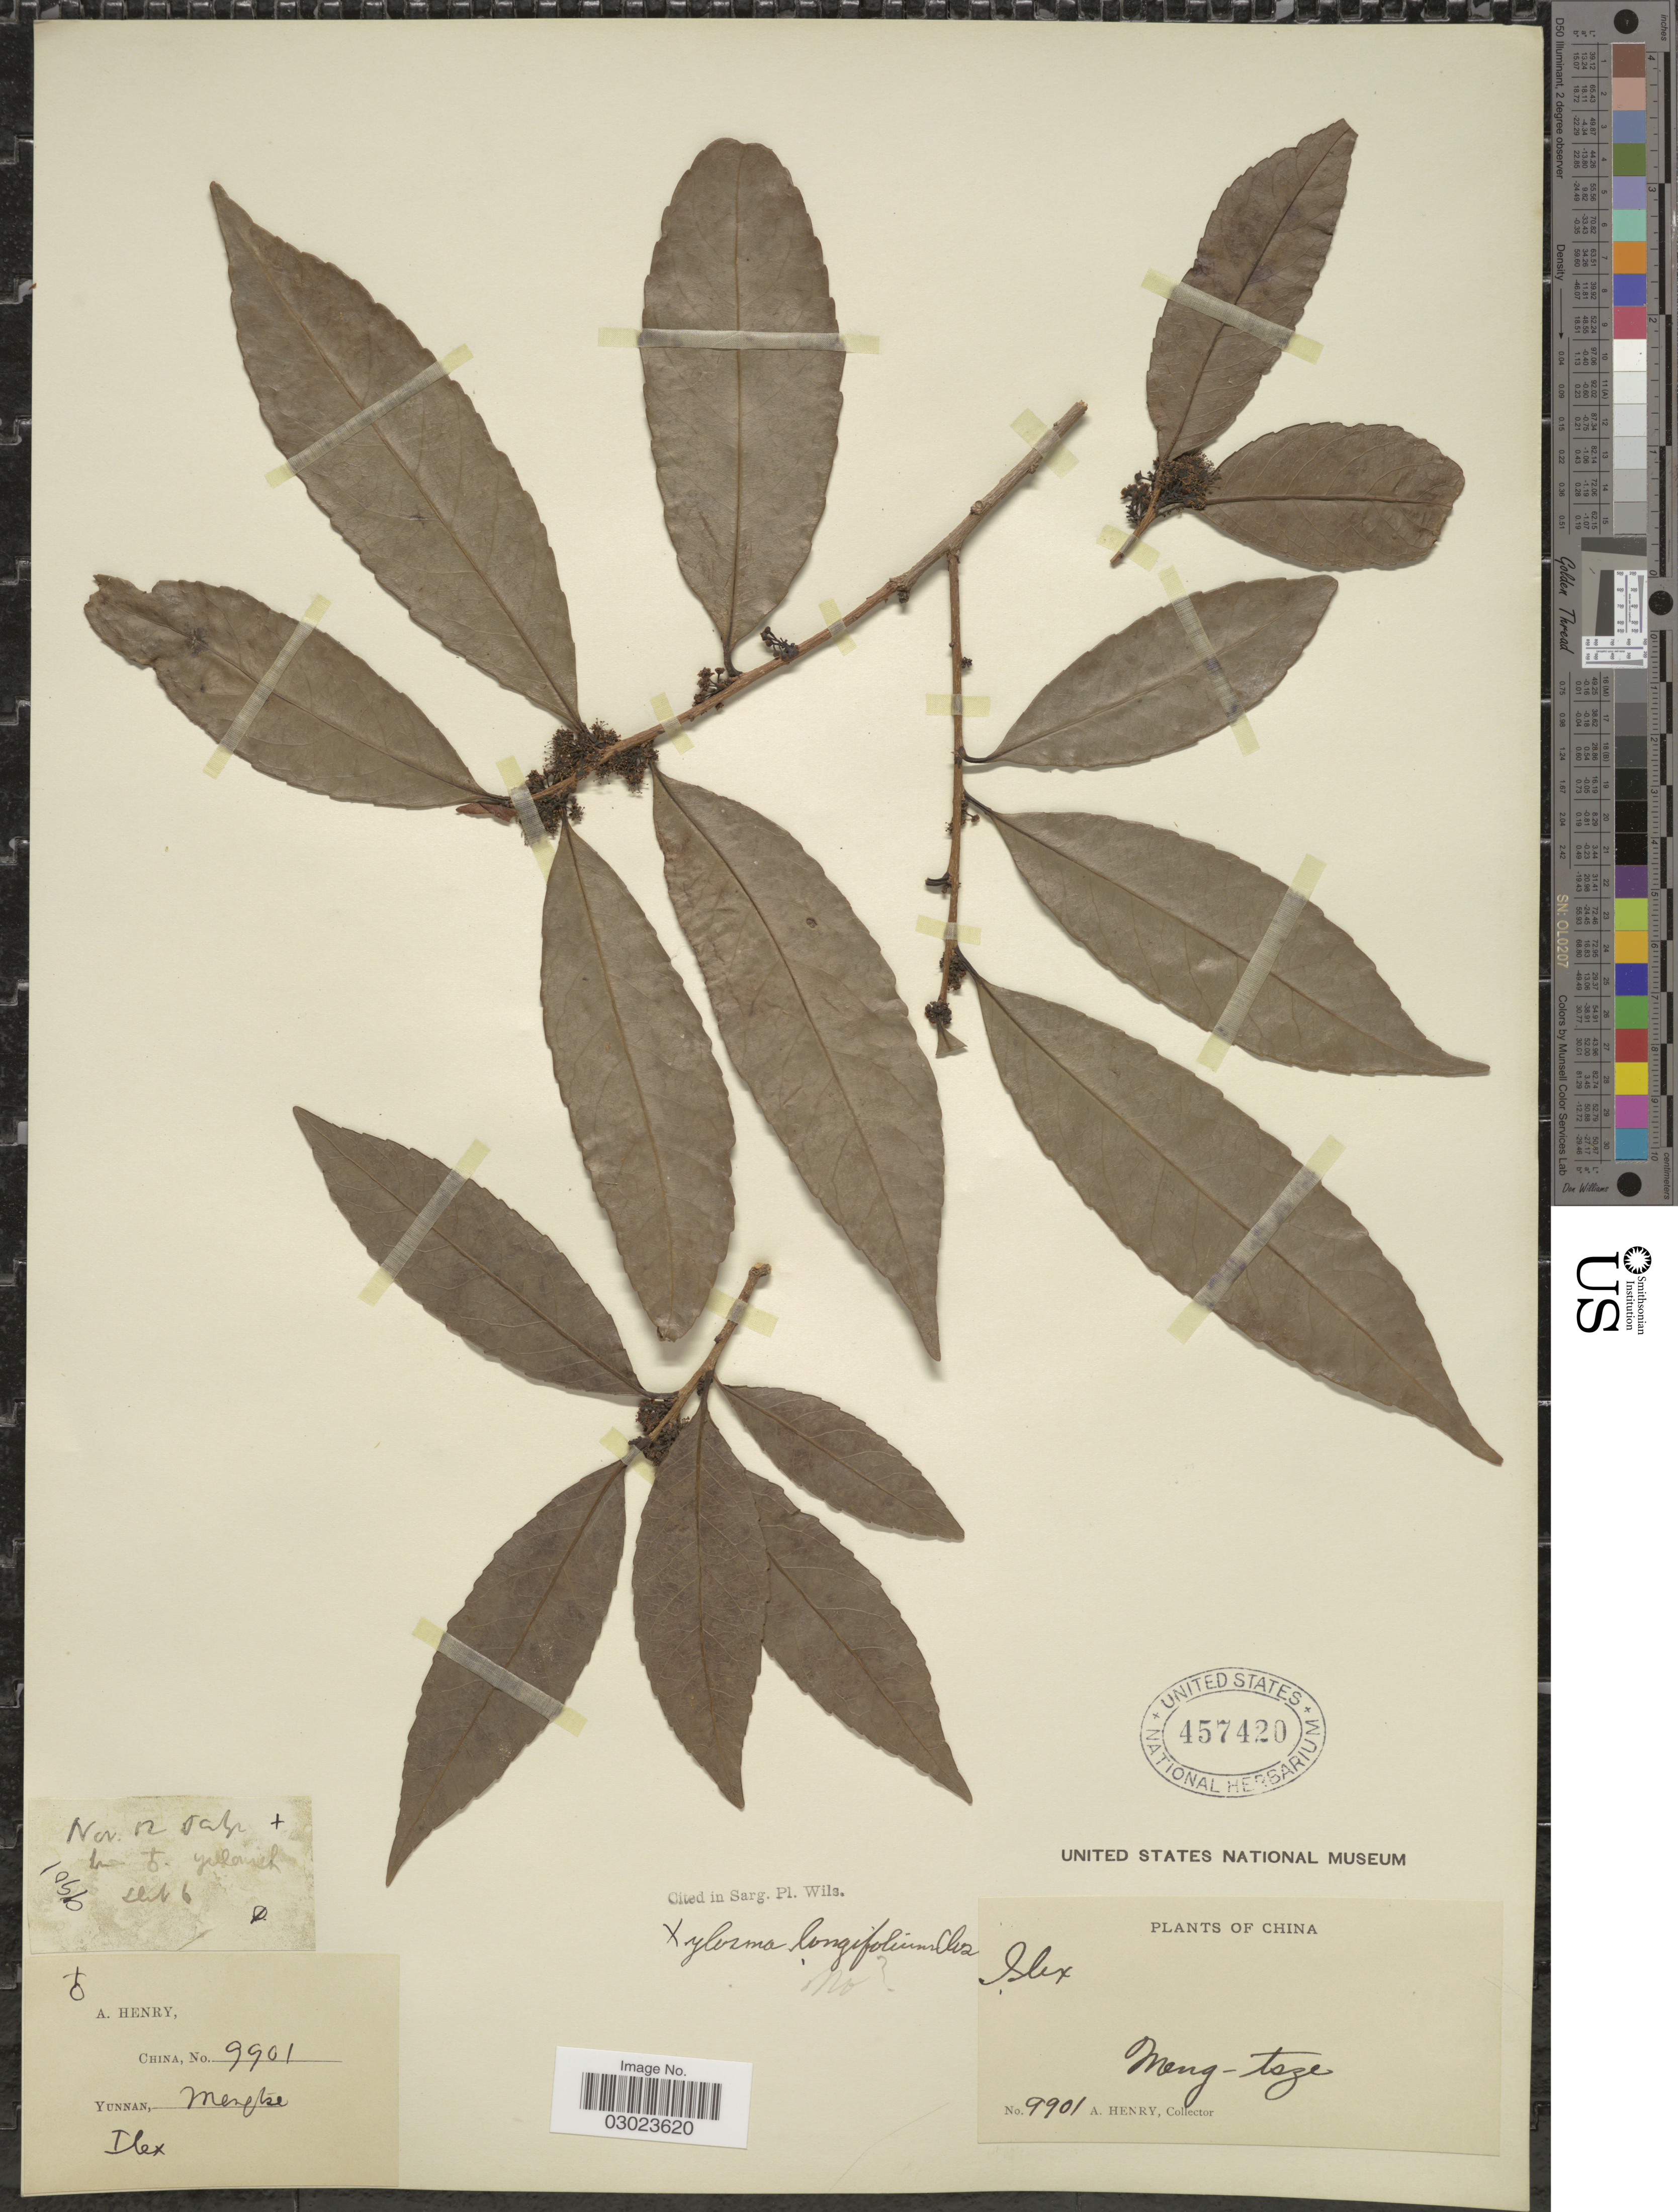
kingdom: Plantae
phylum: Tracheophyta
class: Magnoliopsida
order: Malpighiales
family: Salicaceae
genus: Xylosma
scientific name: Xylosma longifolia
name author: Clos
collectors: A. Henry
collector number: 9901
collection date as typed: Transcribed d/m/y: /11/12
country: China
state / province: Yunnan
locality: Meng-tsze, Yunnan.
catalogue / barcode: US 457420